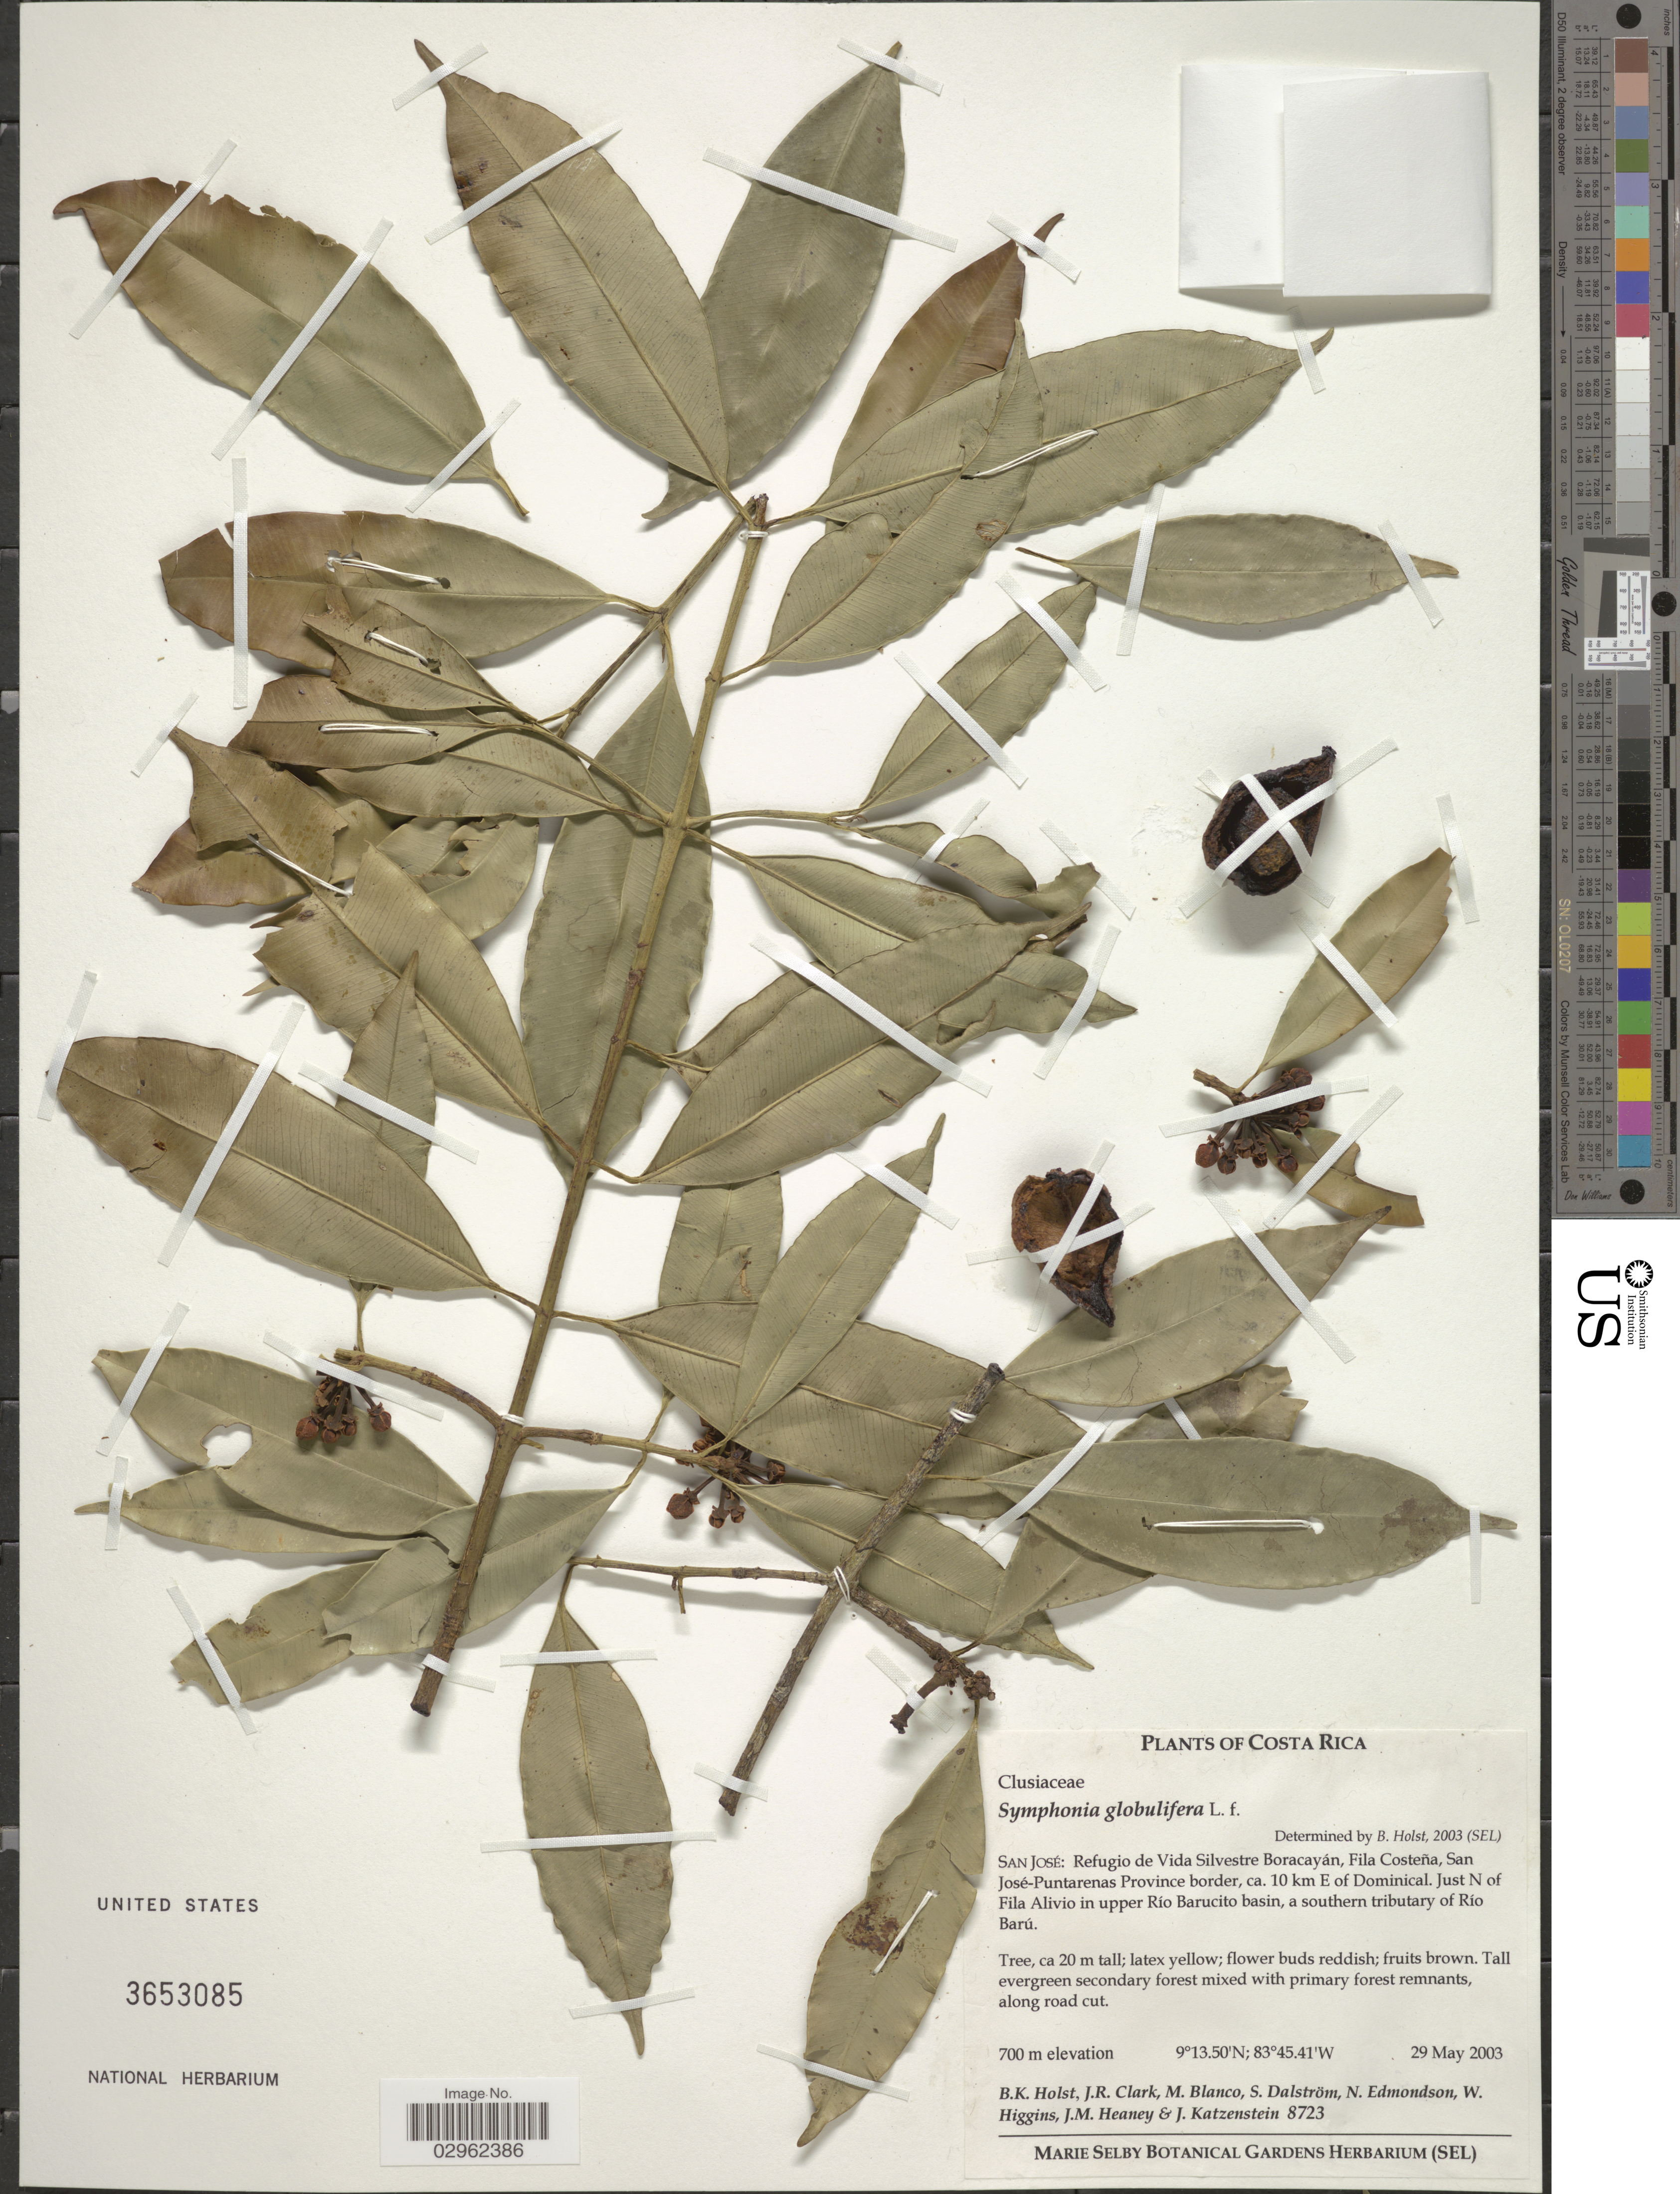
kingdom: Plantae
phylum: Tracheophyta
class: Magnoliopsida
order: Malpighiales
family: Clusiaceae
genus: Symphonia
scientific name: Symphonia globulifera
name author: L. f.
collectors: B. Holst, J. R. Clark, M. Blanco, S. Dalström & et al.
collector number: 8723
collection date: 2003-05-29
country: Costa Rica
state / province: San José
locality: Refugio de Vida Silvestre Boracayán, Fila Costeña, San José-Puntarenas Province border, ca. 10 km E of Dominical. Just N of Fila Alivio in upper Río Barucito basin, a southern tributary of Río Barú.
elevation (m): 700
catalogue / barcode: US 3653085